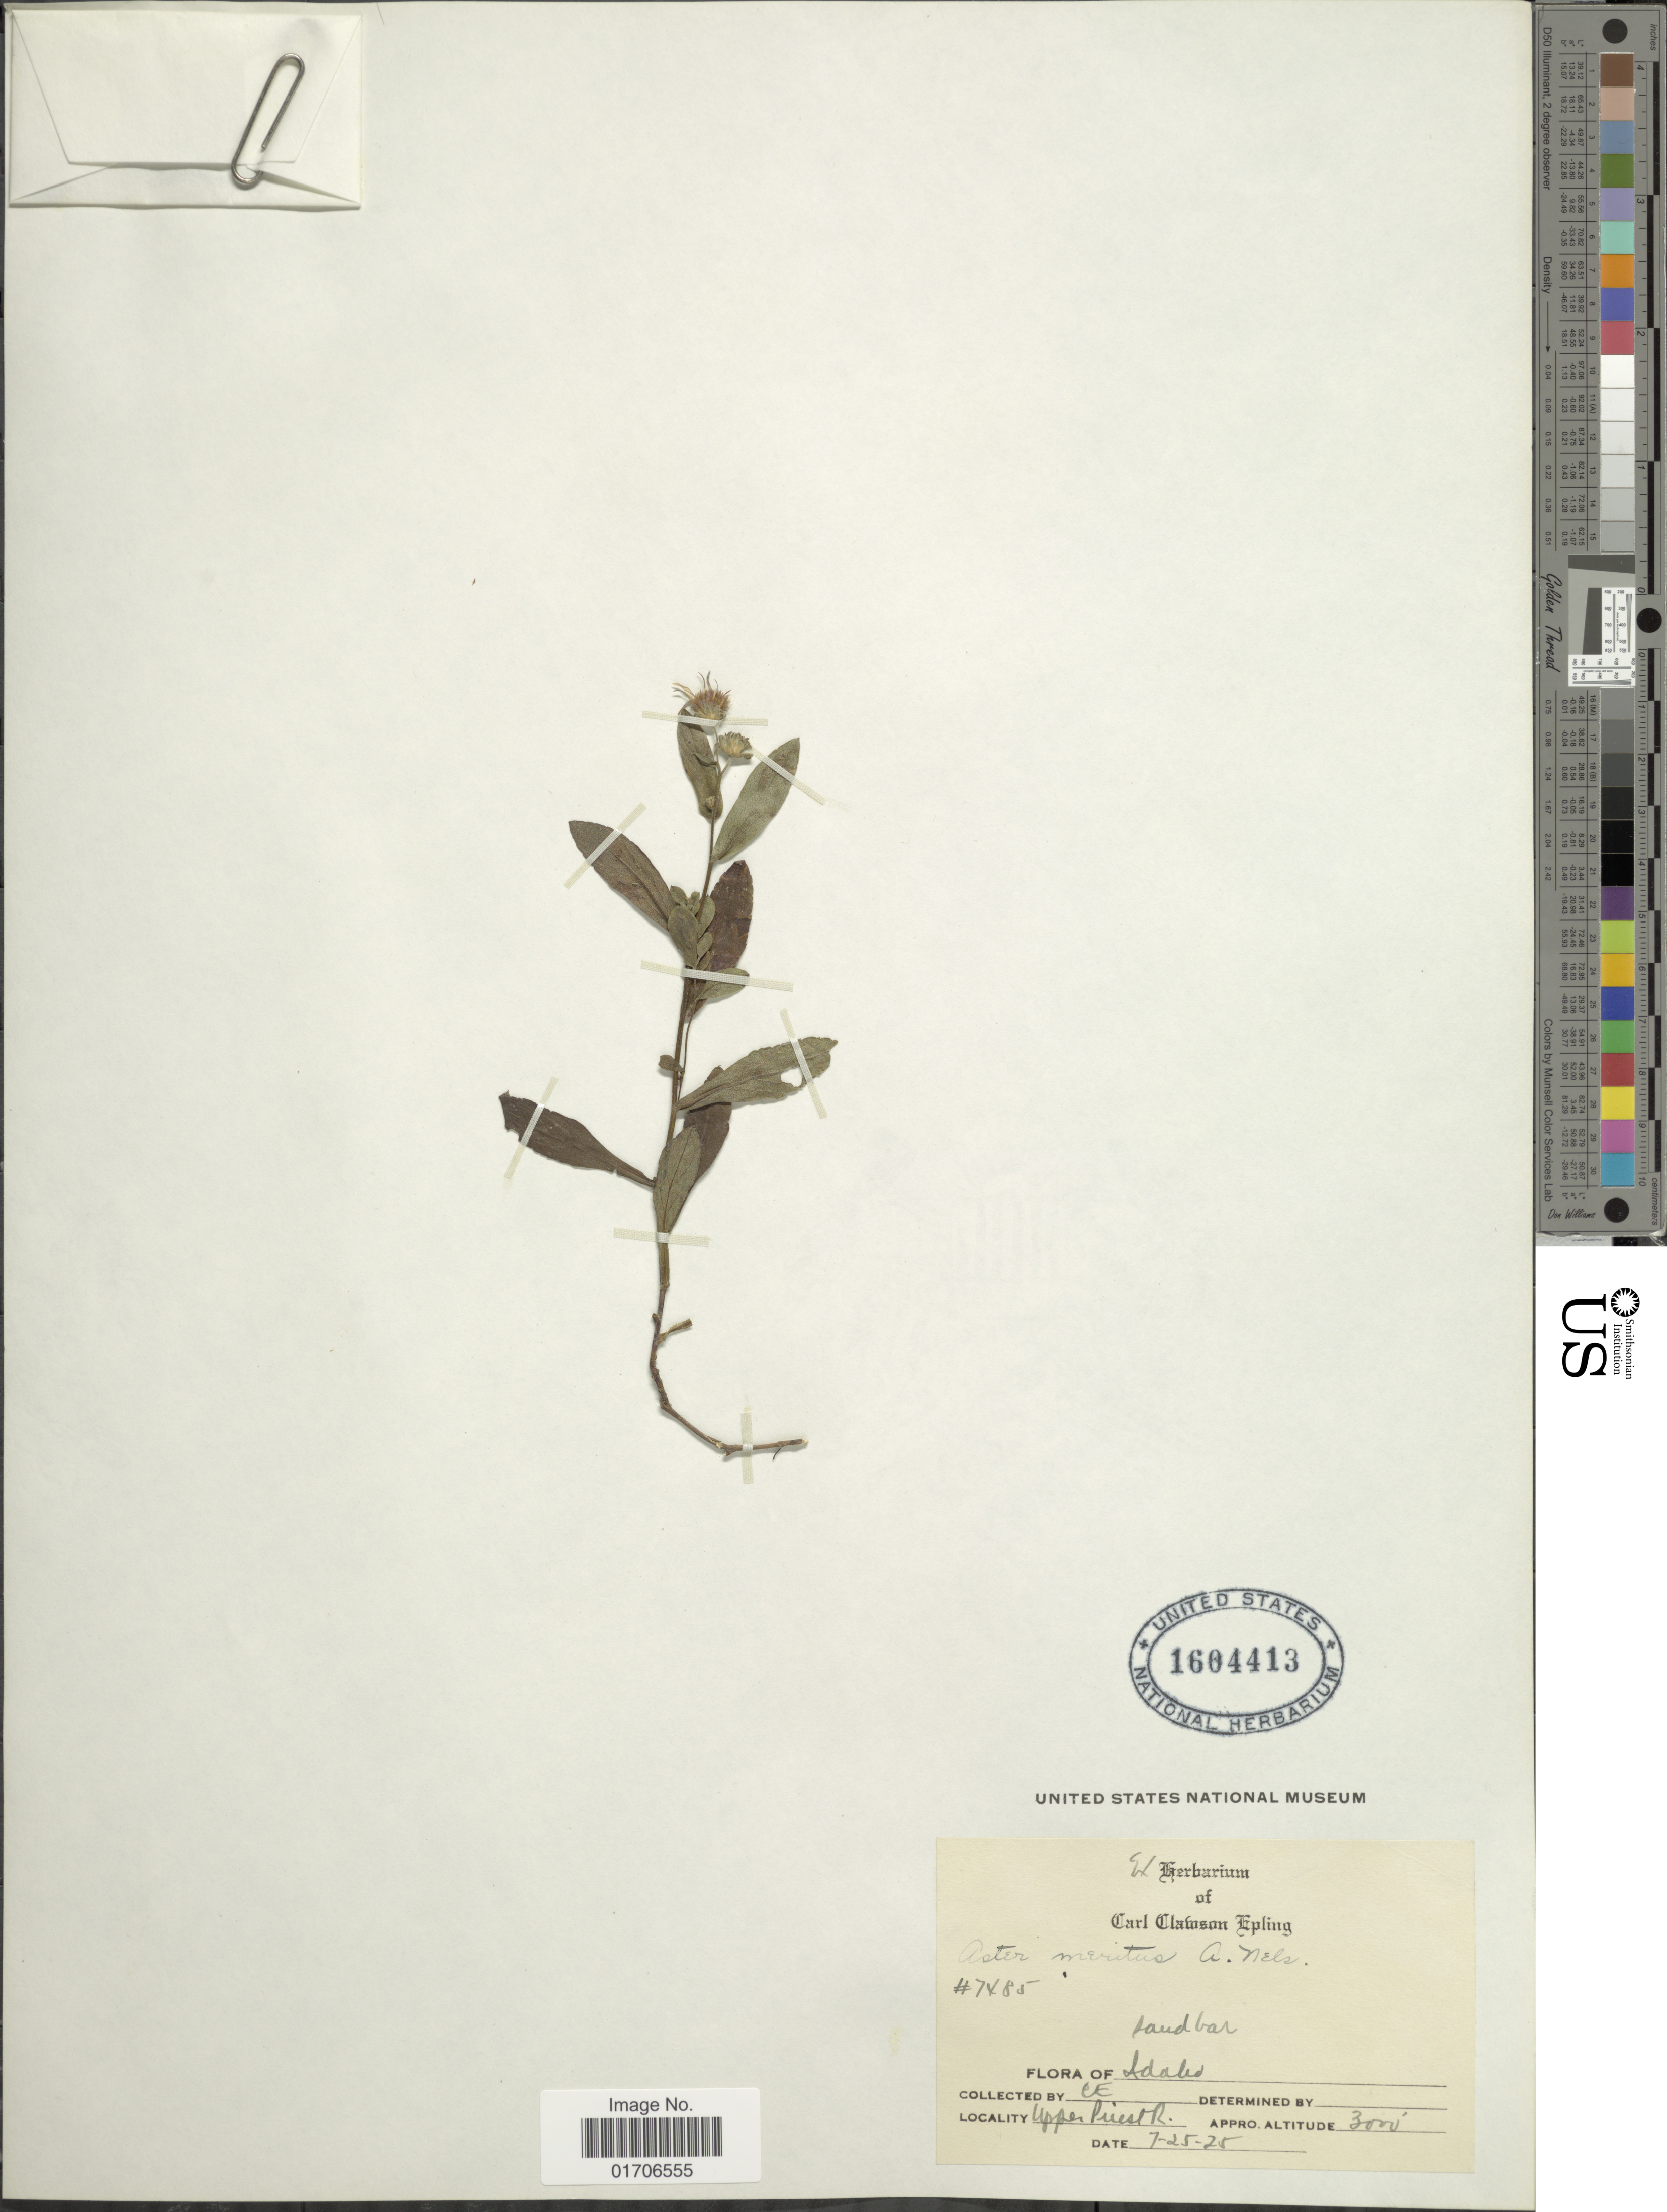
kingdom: Plantae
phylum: Tracheophyta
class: Magnoliopsida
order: Asterales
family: Asteraceae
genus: Eurybia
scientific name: Eurybia merita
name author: (A. Nelson) G.L. Nesom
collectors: C. C. Epling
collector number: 7485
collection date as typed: Transcribed d/m/y: 25/7/25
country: United States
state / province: Idaho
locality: Upper Priest R.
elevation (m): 914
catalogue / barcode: US 1604413